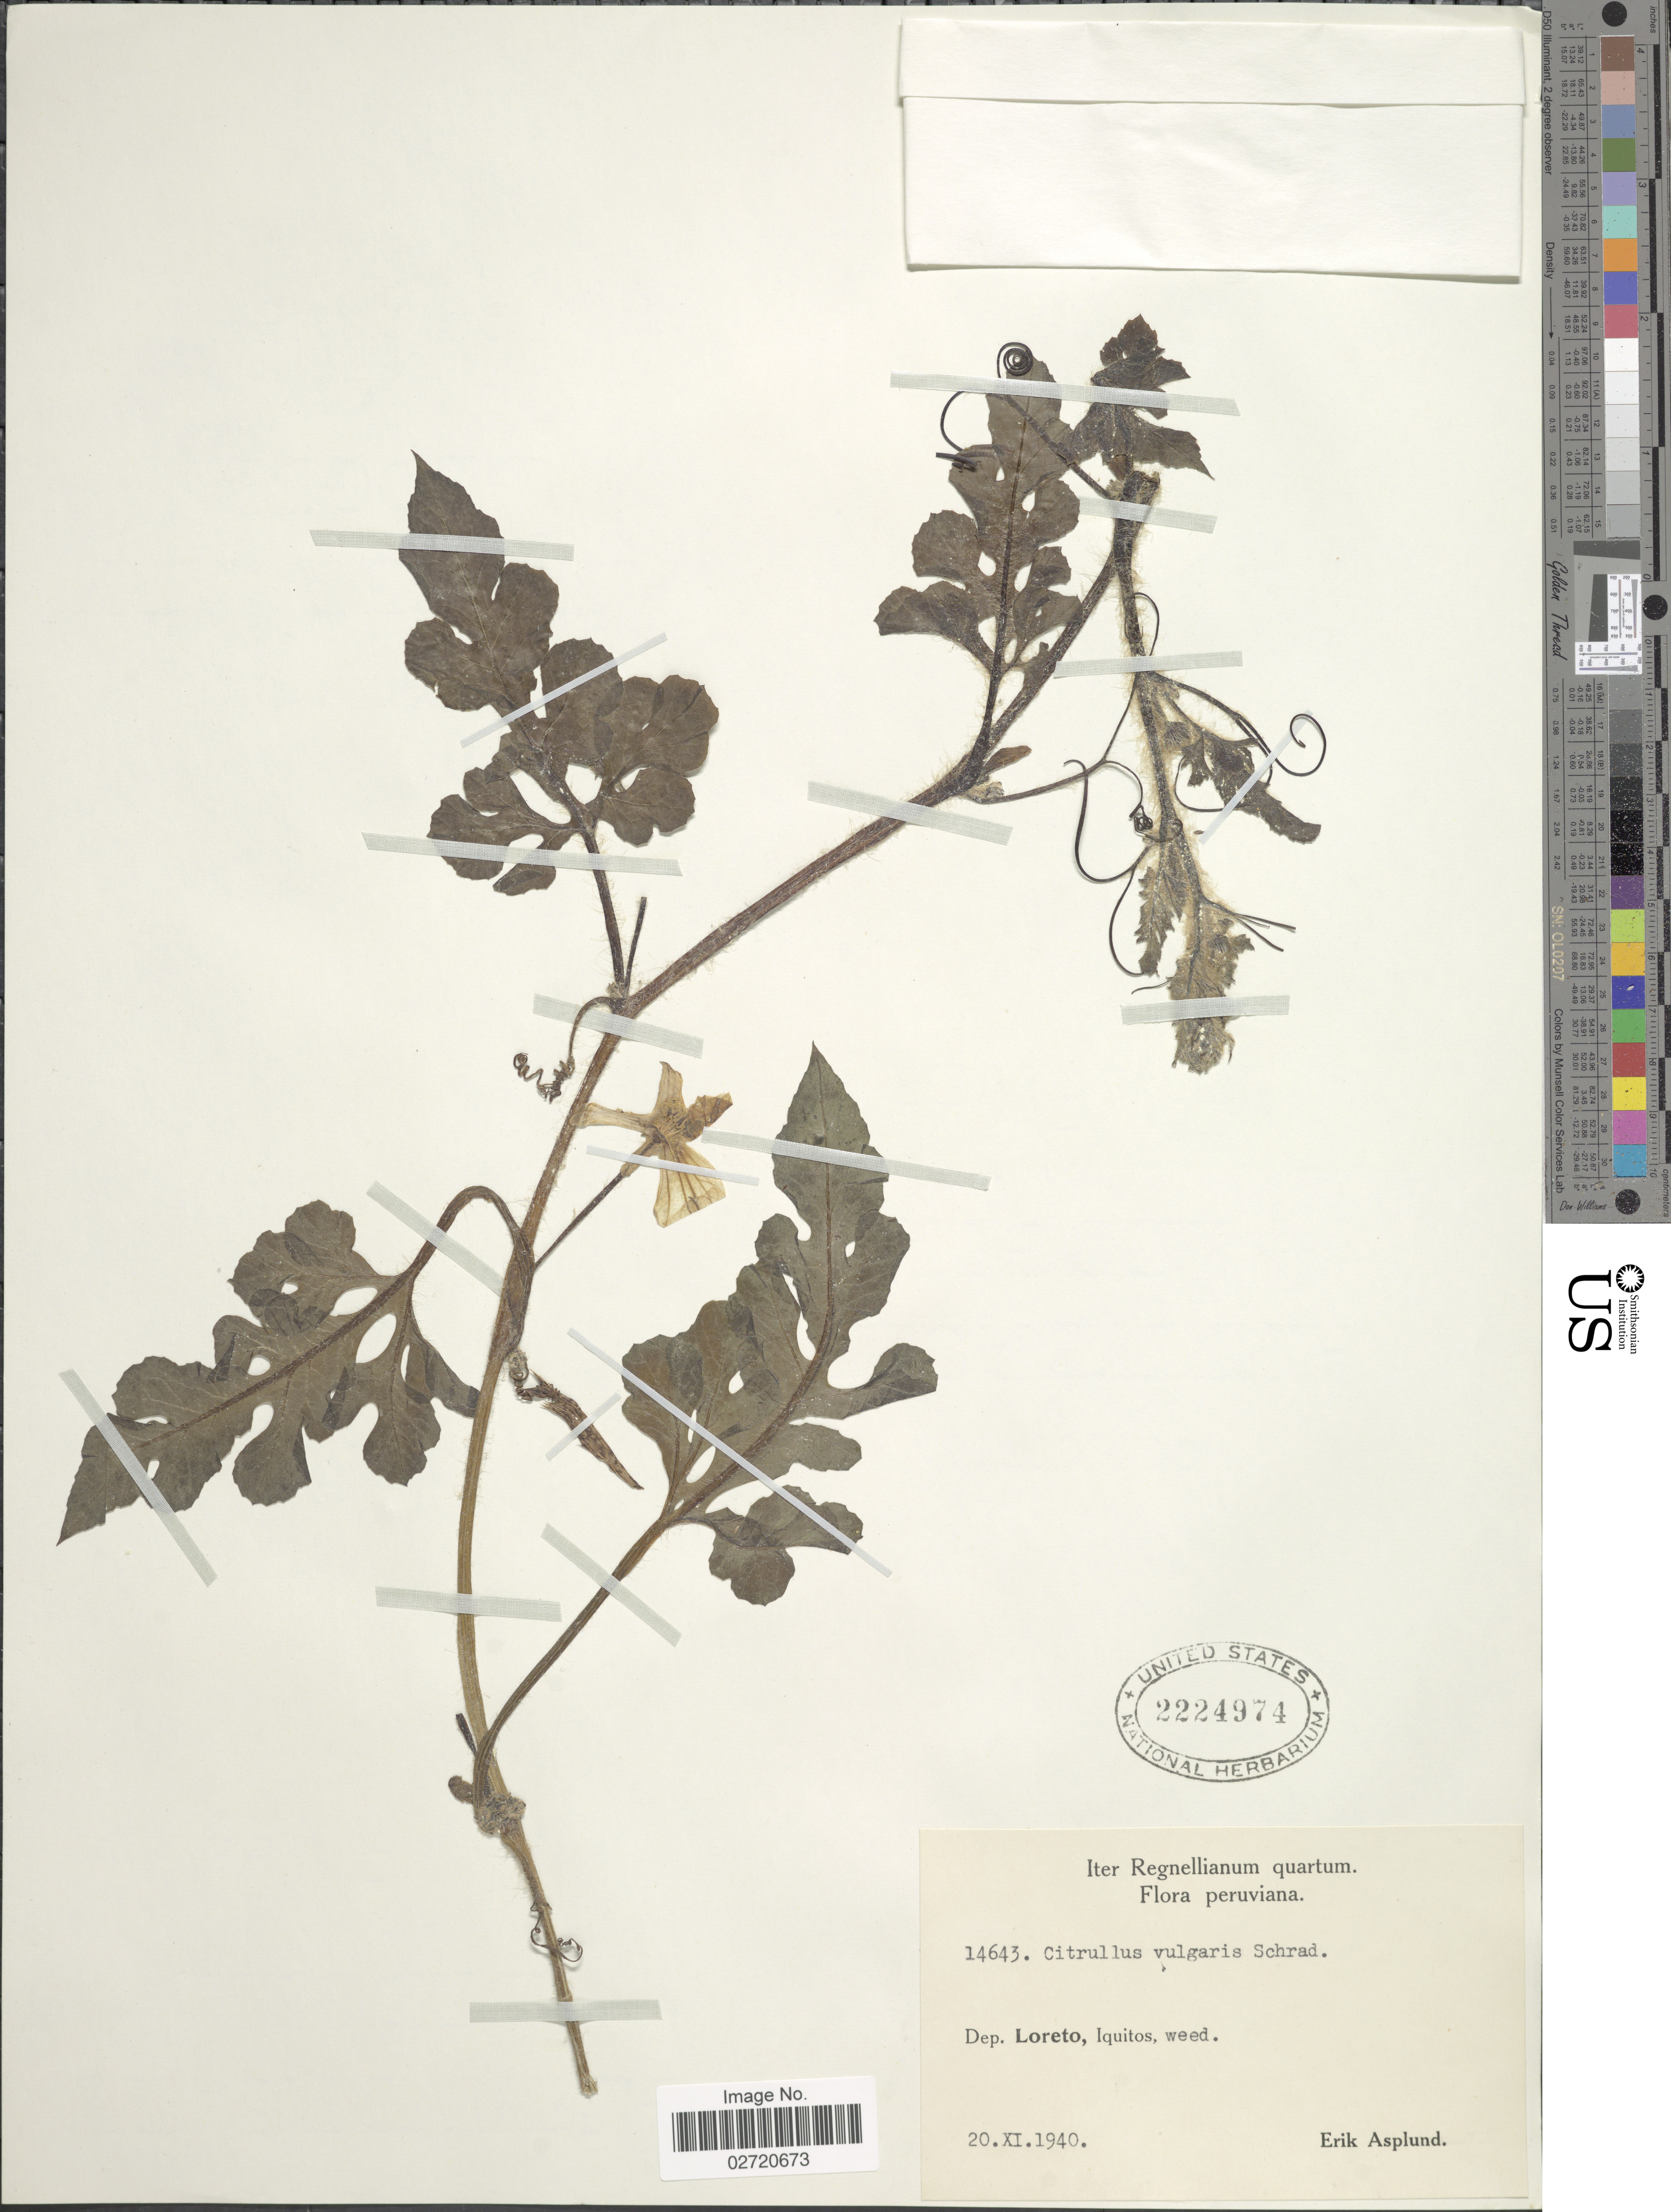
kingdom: Plantae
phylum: Tracheophyta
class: Magnoliopsida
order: Cucurbitales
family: Cucurbitaceae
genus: Citrullus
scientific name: Citrullus lanatus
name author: (Thunb.) Matsum. & Nakai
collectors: E. Asplund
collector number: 14643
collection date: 1940-11-20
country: Peru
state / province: Loreto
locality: Dep. Loreto, Iquitos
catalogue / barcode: US 2224974